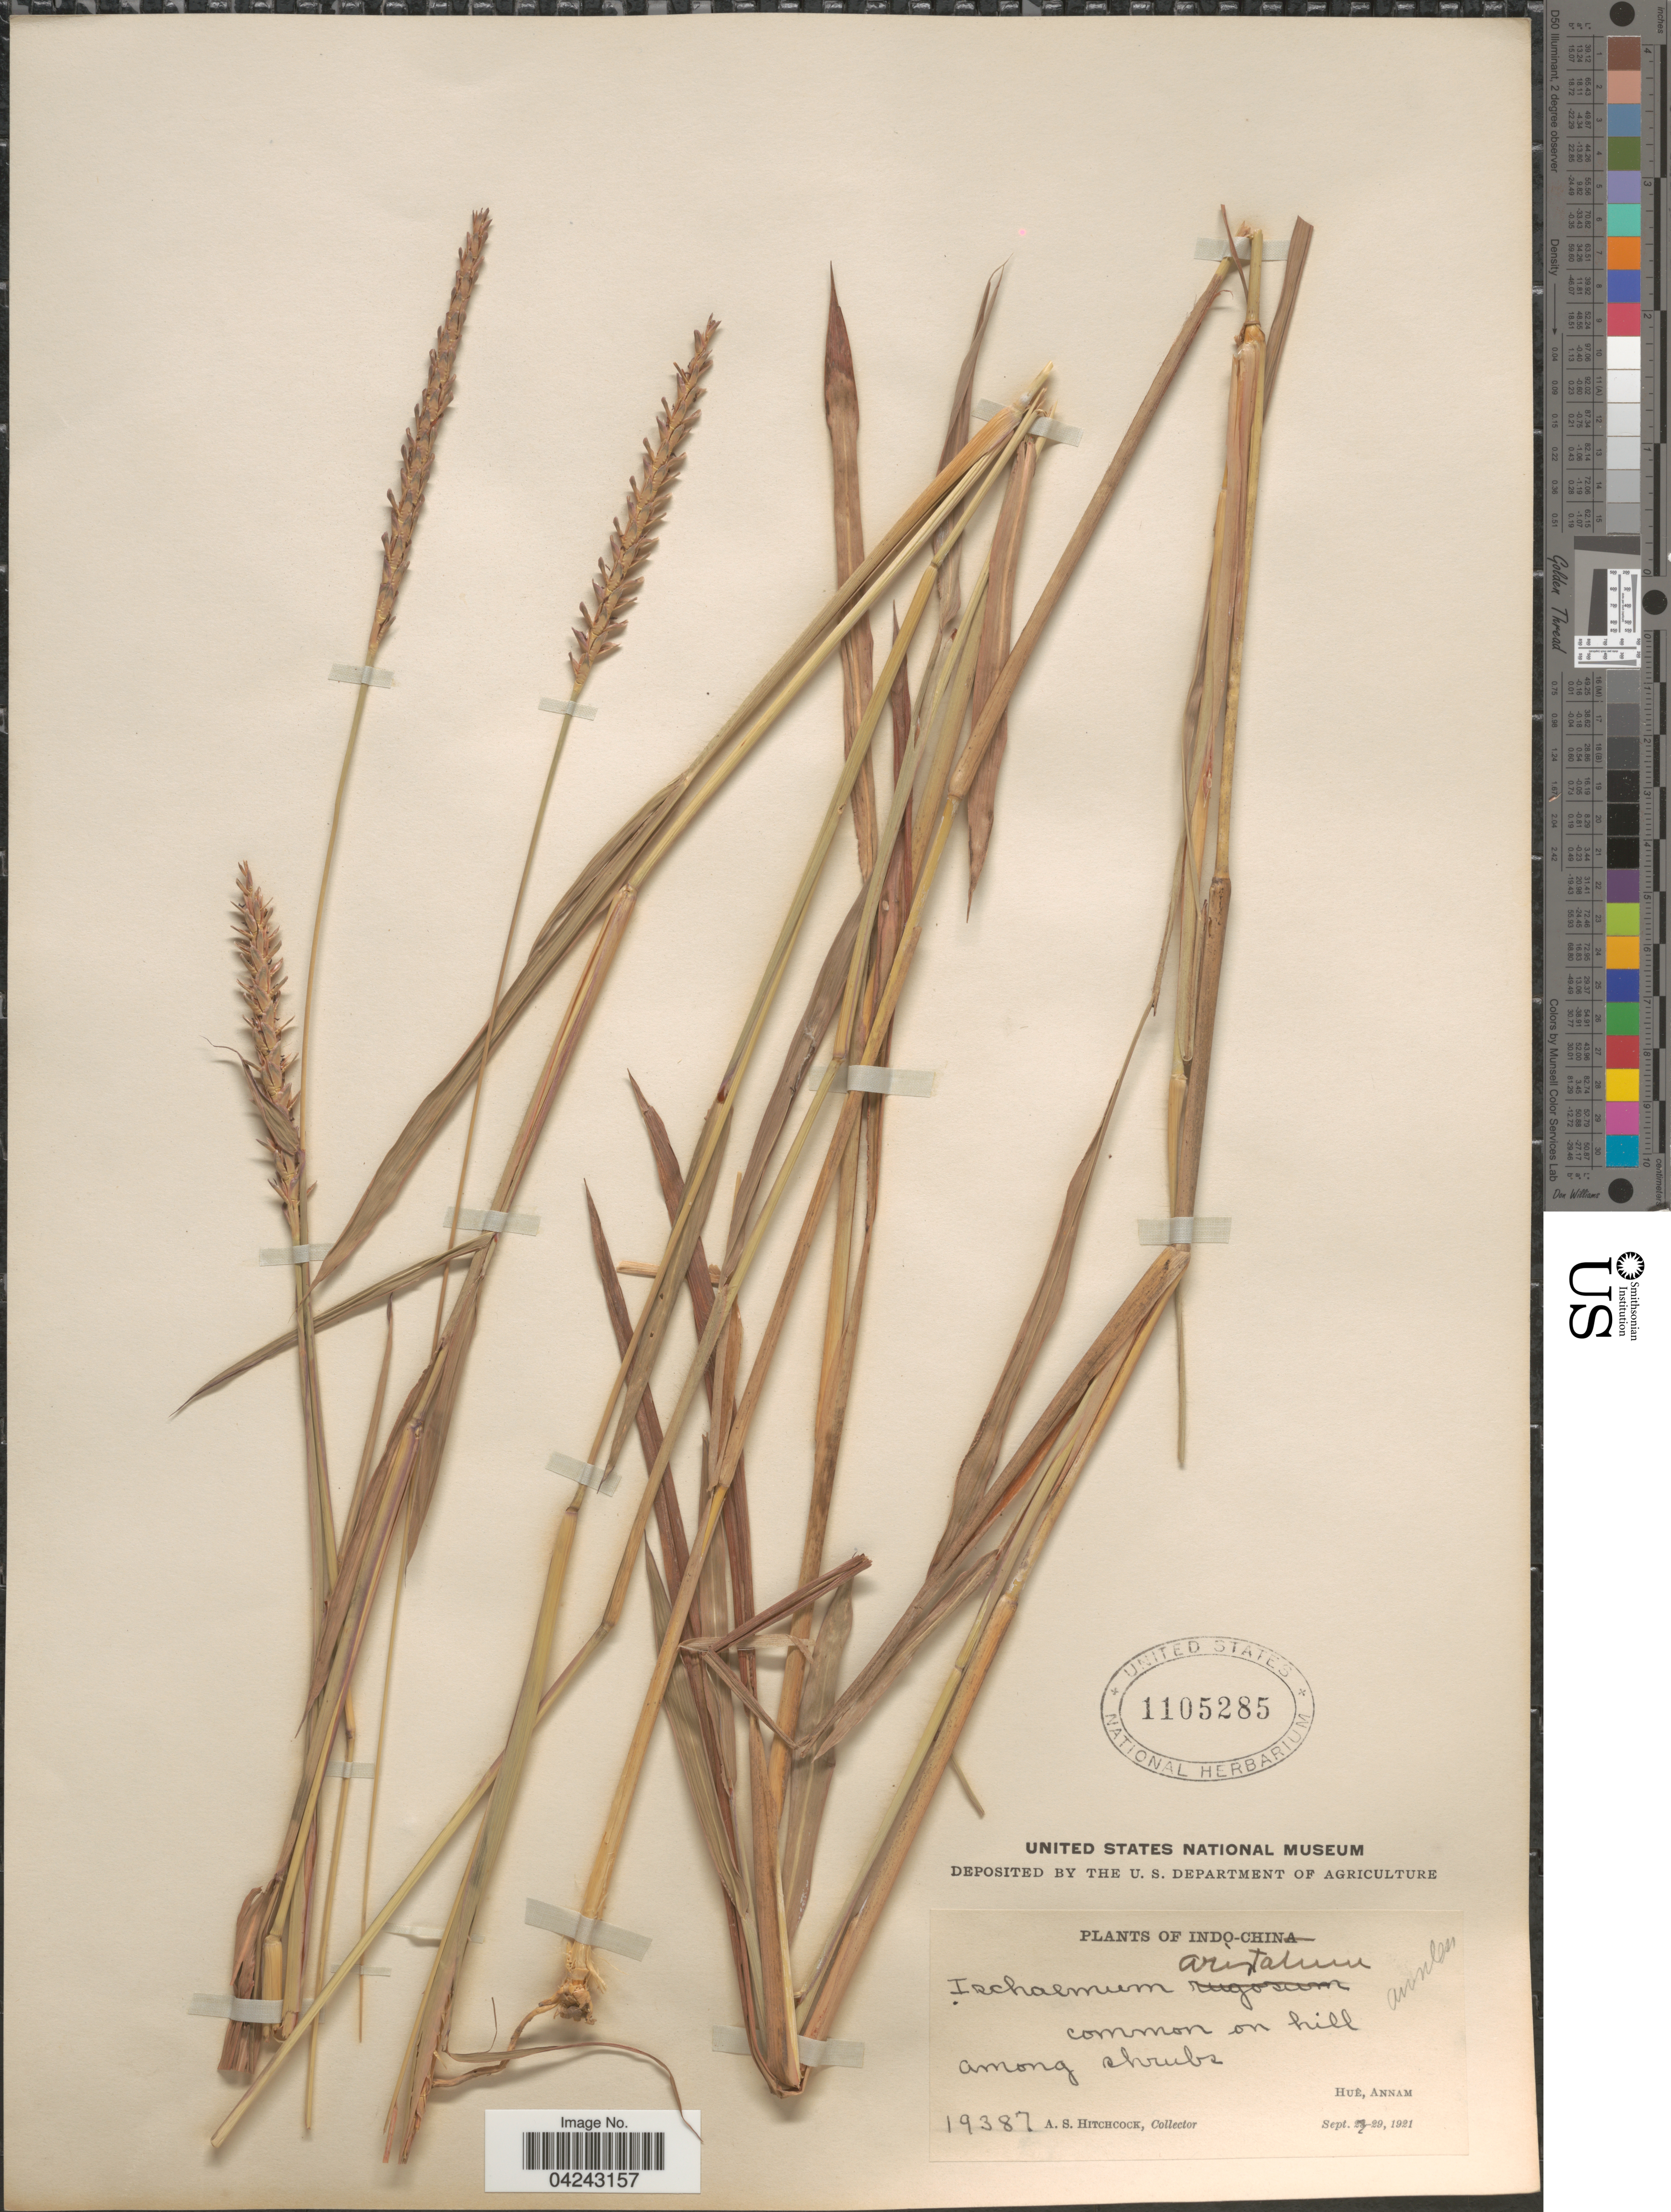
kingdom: Plantae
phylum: Tracheophyta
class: Liliopsida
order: Poales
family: Poaceae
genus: Ischaemum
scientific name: Ischaemum aristatum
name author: L.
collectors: A. S. Hitchcock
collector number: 19387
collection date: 1921-09-29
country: Vietnam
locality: Huê, Annam.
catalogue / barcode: US 1105285